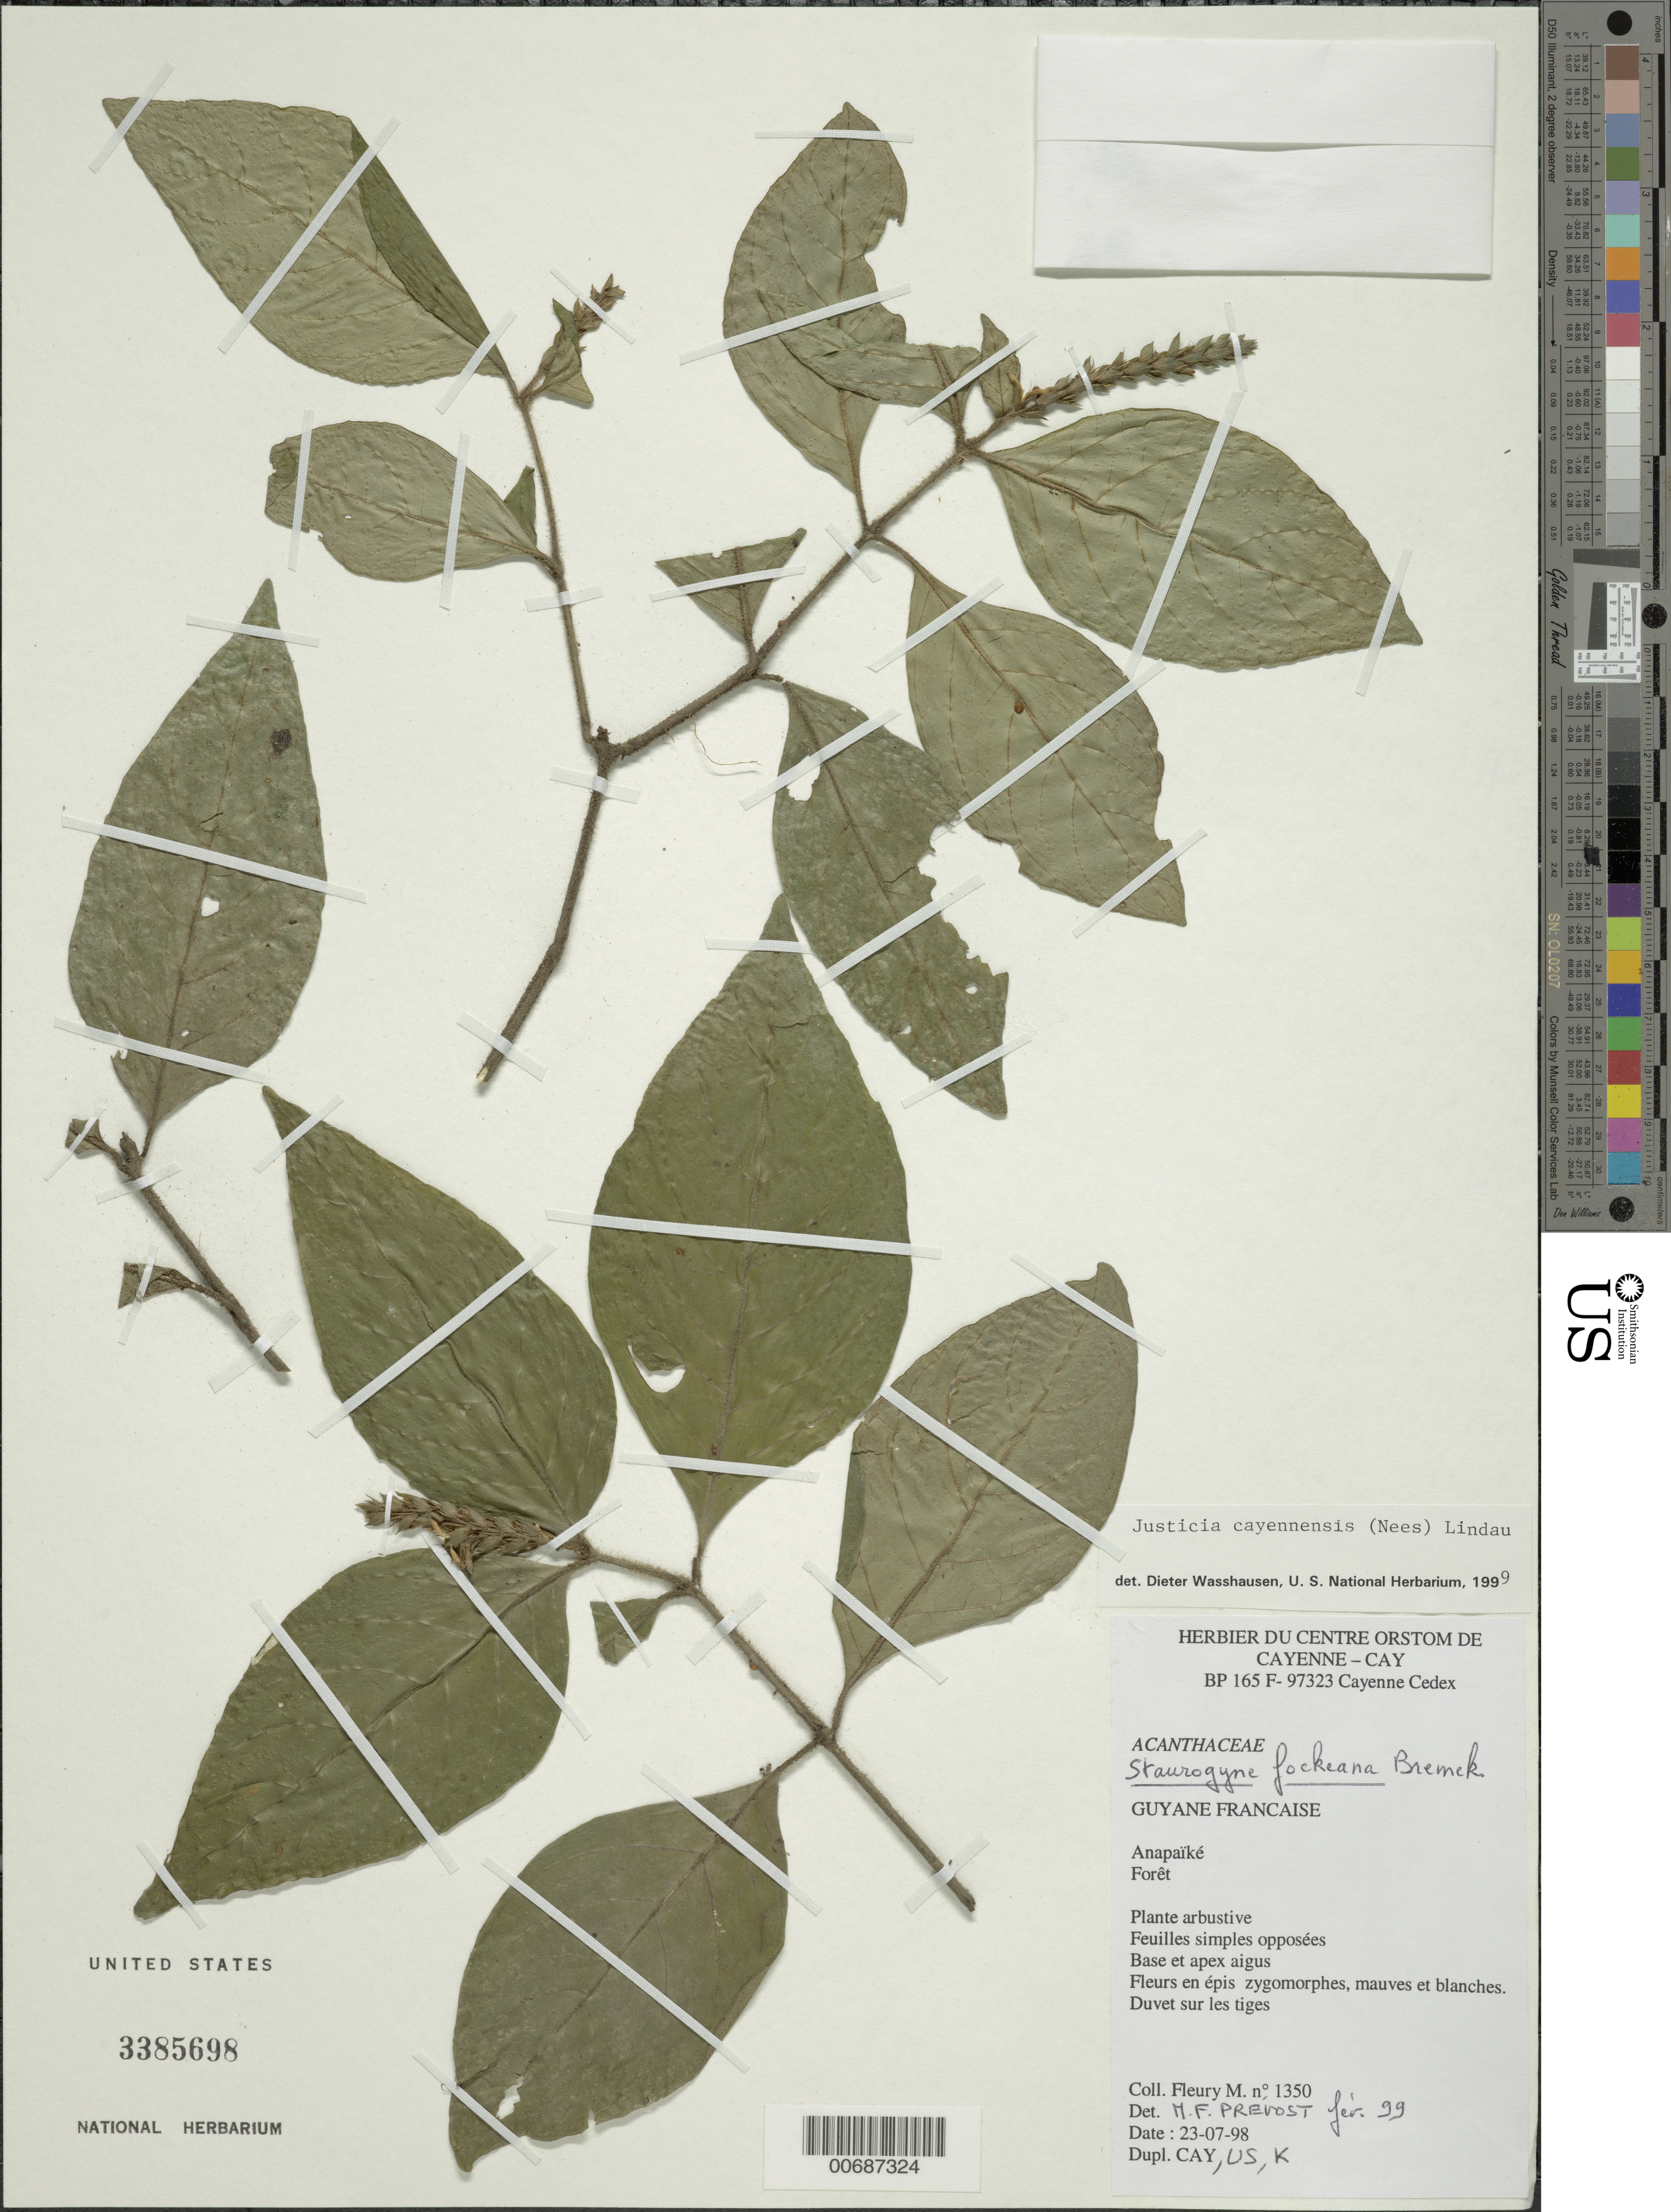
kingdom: Plantae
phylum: Tracheophyta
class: Magnoliopsida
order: Lamiales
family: Acanthaceae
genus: Justicia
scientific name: Justicia cayennensis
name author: (Nees) Lindau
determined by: Wasshausen, Dieter C., (BOT), Smithsonian Institution - National Museum of Natural History (UNITED STATES)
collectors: M. Fleury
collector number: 1350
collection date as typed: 23-Jul-98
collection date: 1998-07-23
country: French Guiana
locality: Anapaïké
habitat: Forest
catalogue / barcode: US 3385698